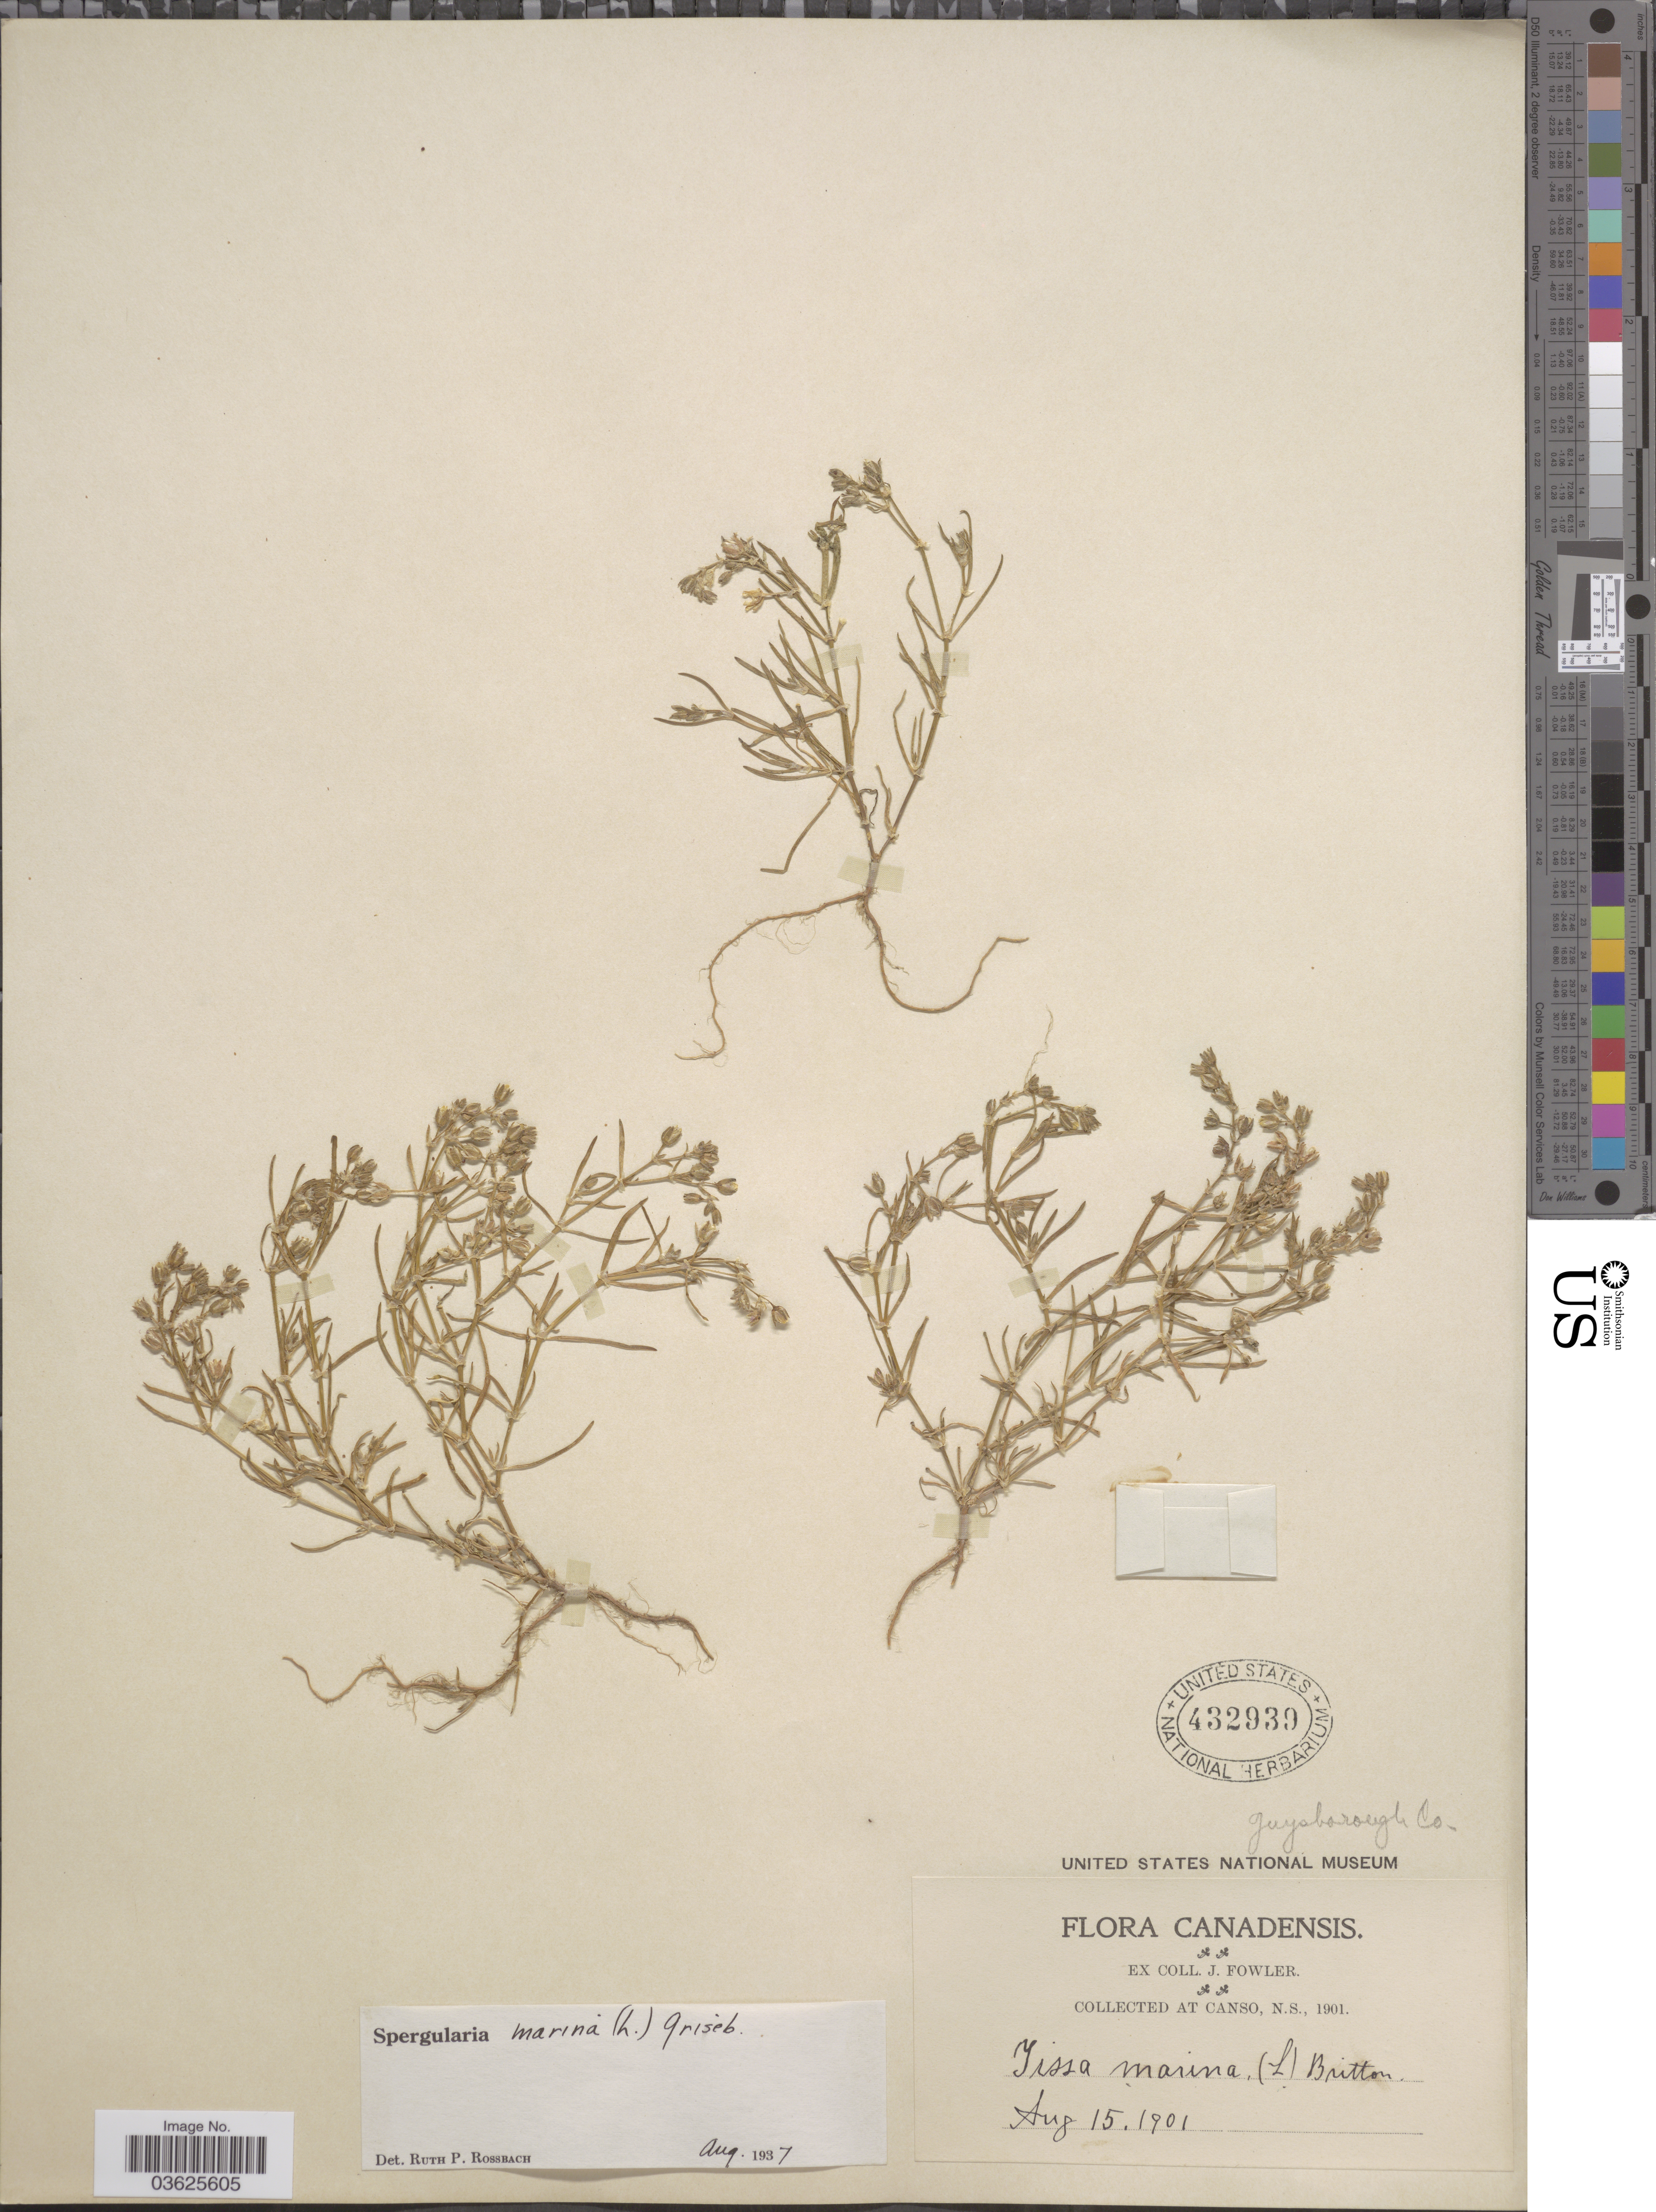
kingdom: Plantae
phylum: Tracheophyta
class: Magnoliopsida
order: Caryophyllales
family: Caryophyllaceae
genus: Spergularia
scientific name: Spergularia marina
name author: (L.) Griseb.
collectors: J. Fowler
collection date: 1901-08-15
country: Canada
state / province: Nova Scotia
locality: At Canso. Guysborough Co.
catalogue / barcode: US 432939